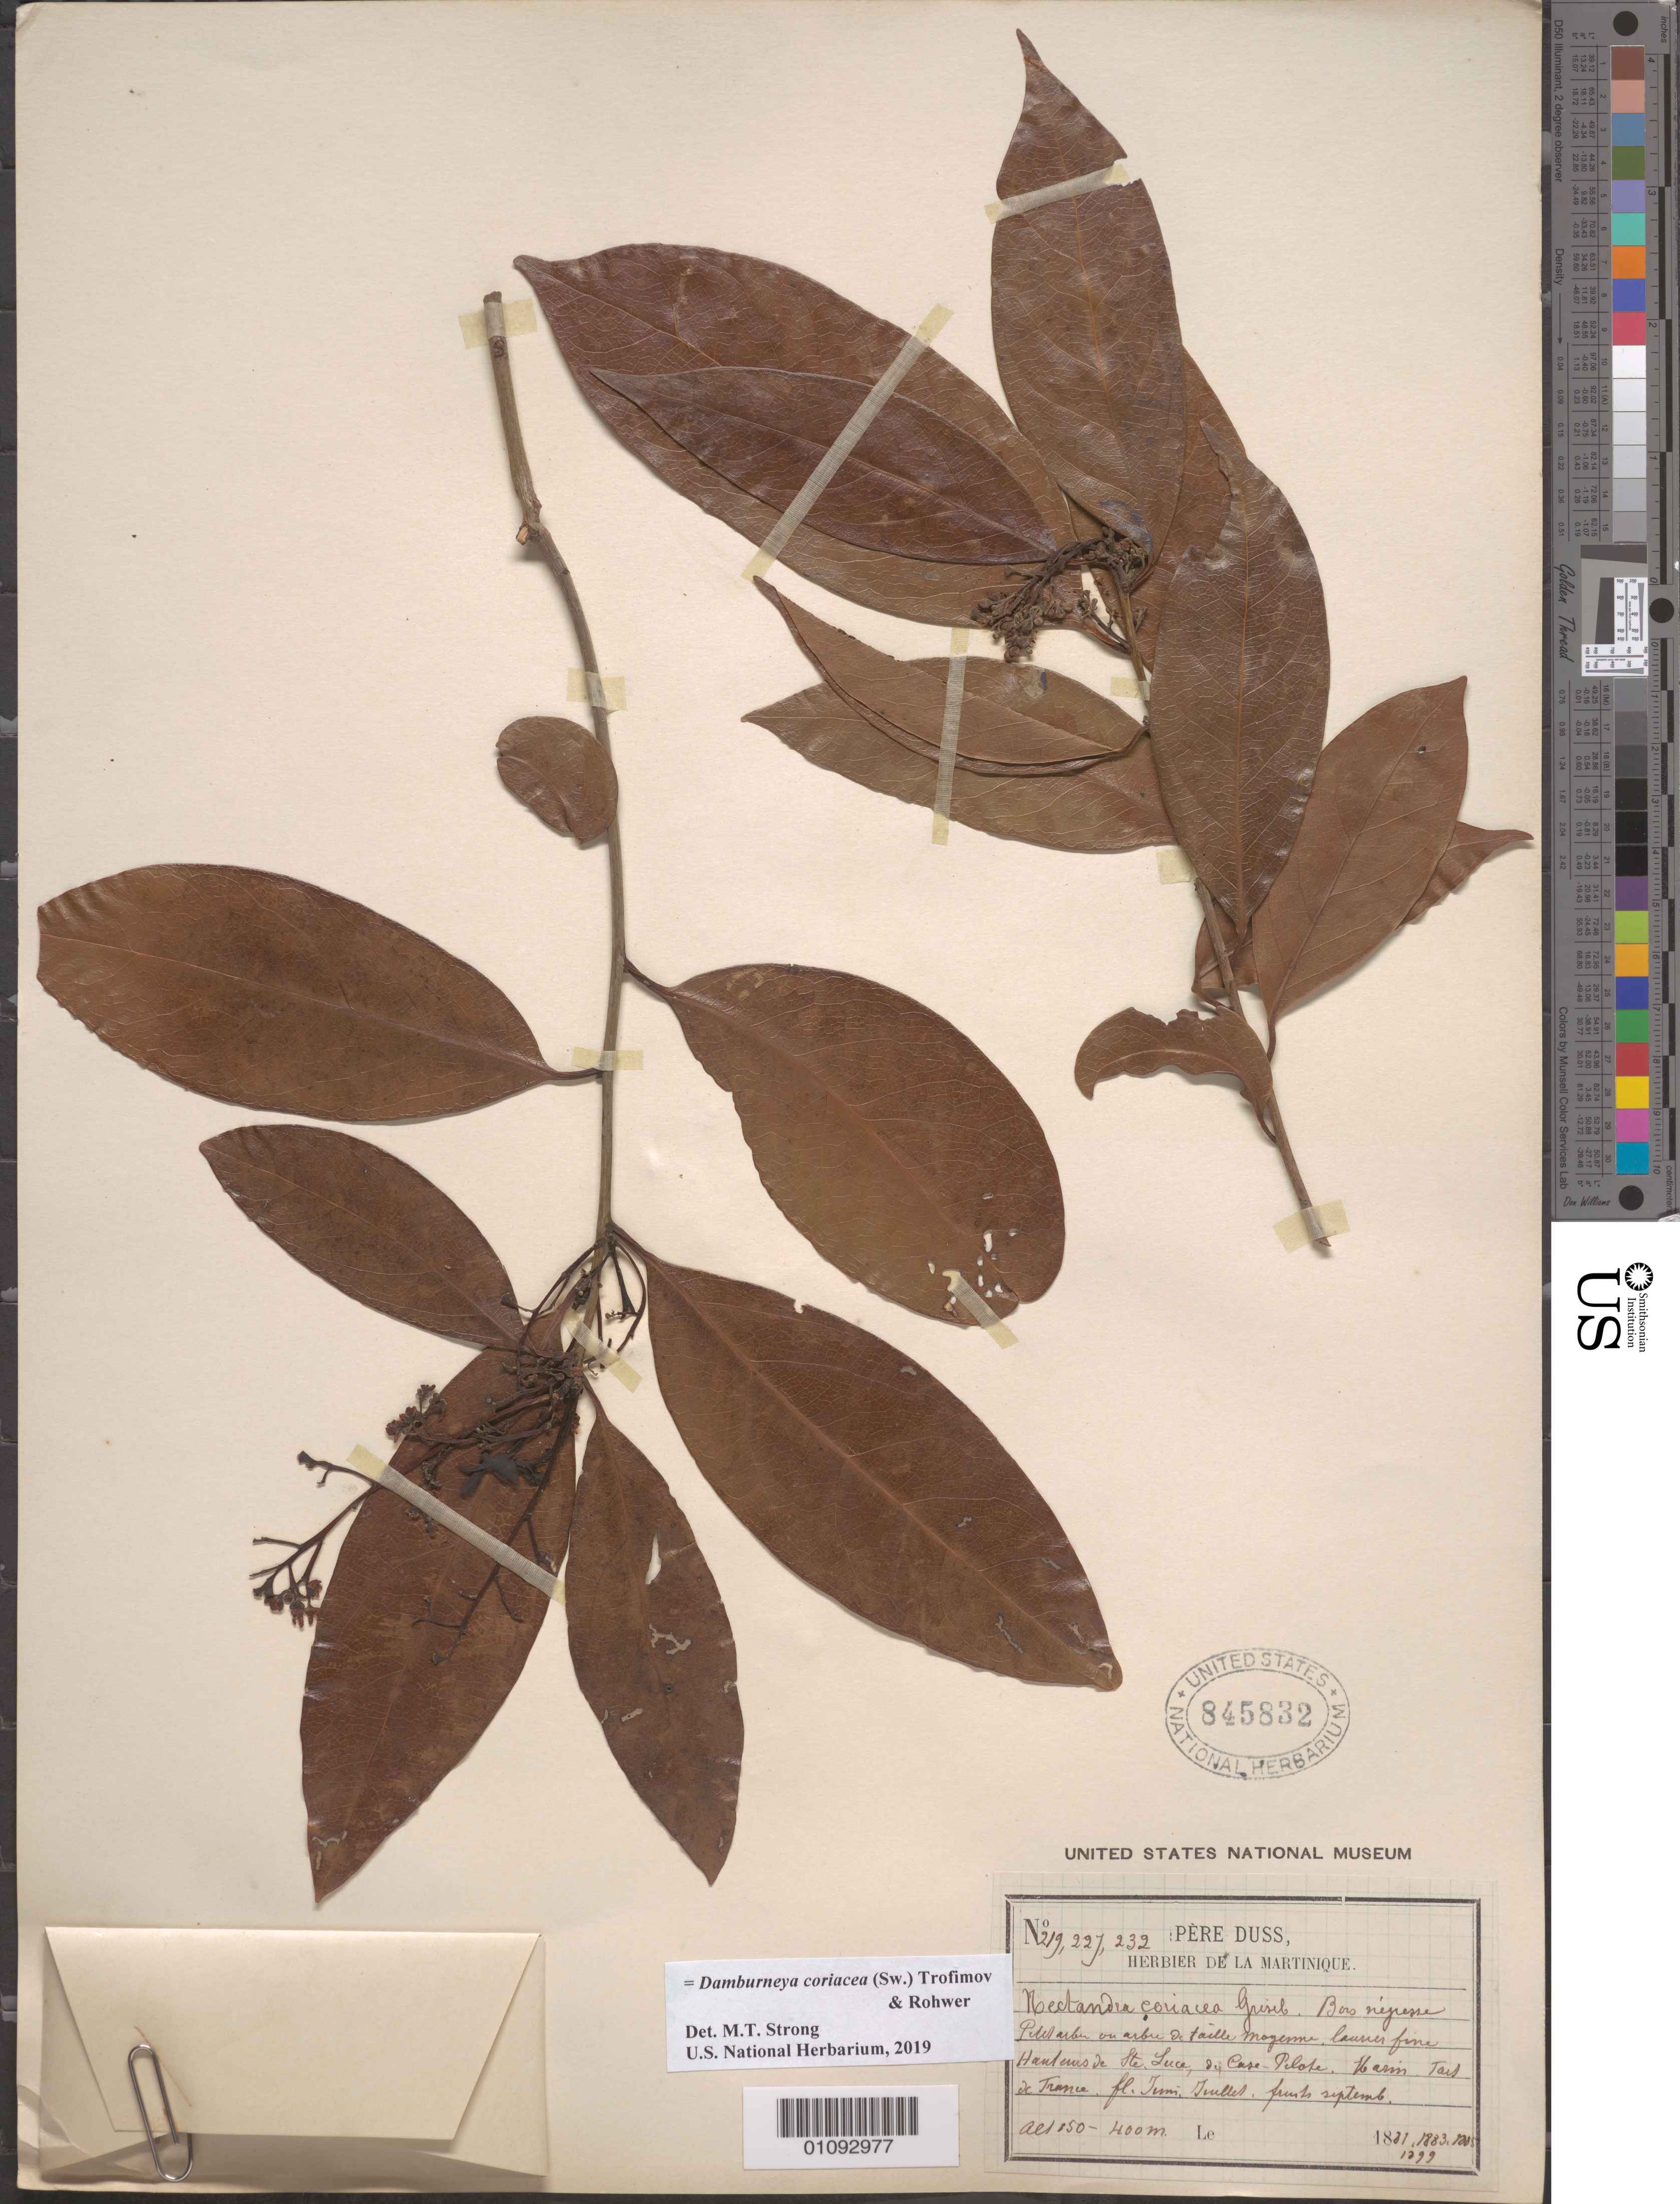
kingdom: Plantae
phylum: Tracheophyta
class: Magnoliopsida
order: Laurales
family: Lauraceae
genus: Damburneya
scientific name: Damburneya coriacea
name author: (Sw.) Trofimov & Rohwer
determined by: Strong, M. T., (US), Smithsonian Institution - National Museum of Natural History (UNITED STATES)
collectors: Père Duss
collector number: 229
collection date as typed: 1881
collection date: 1881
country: Martinique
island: Martinique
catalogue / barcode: US 845832